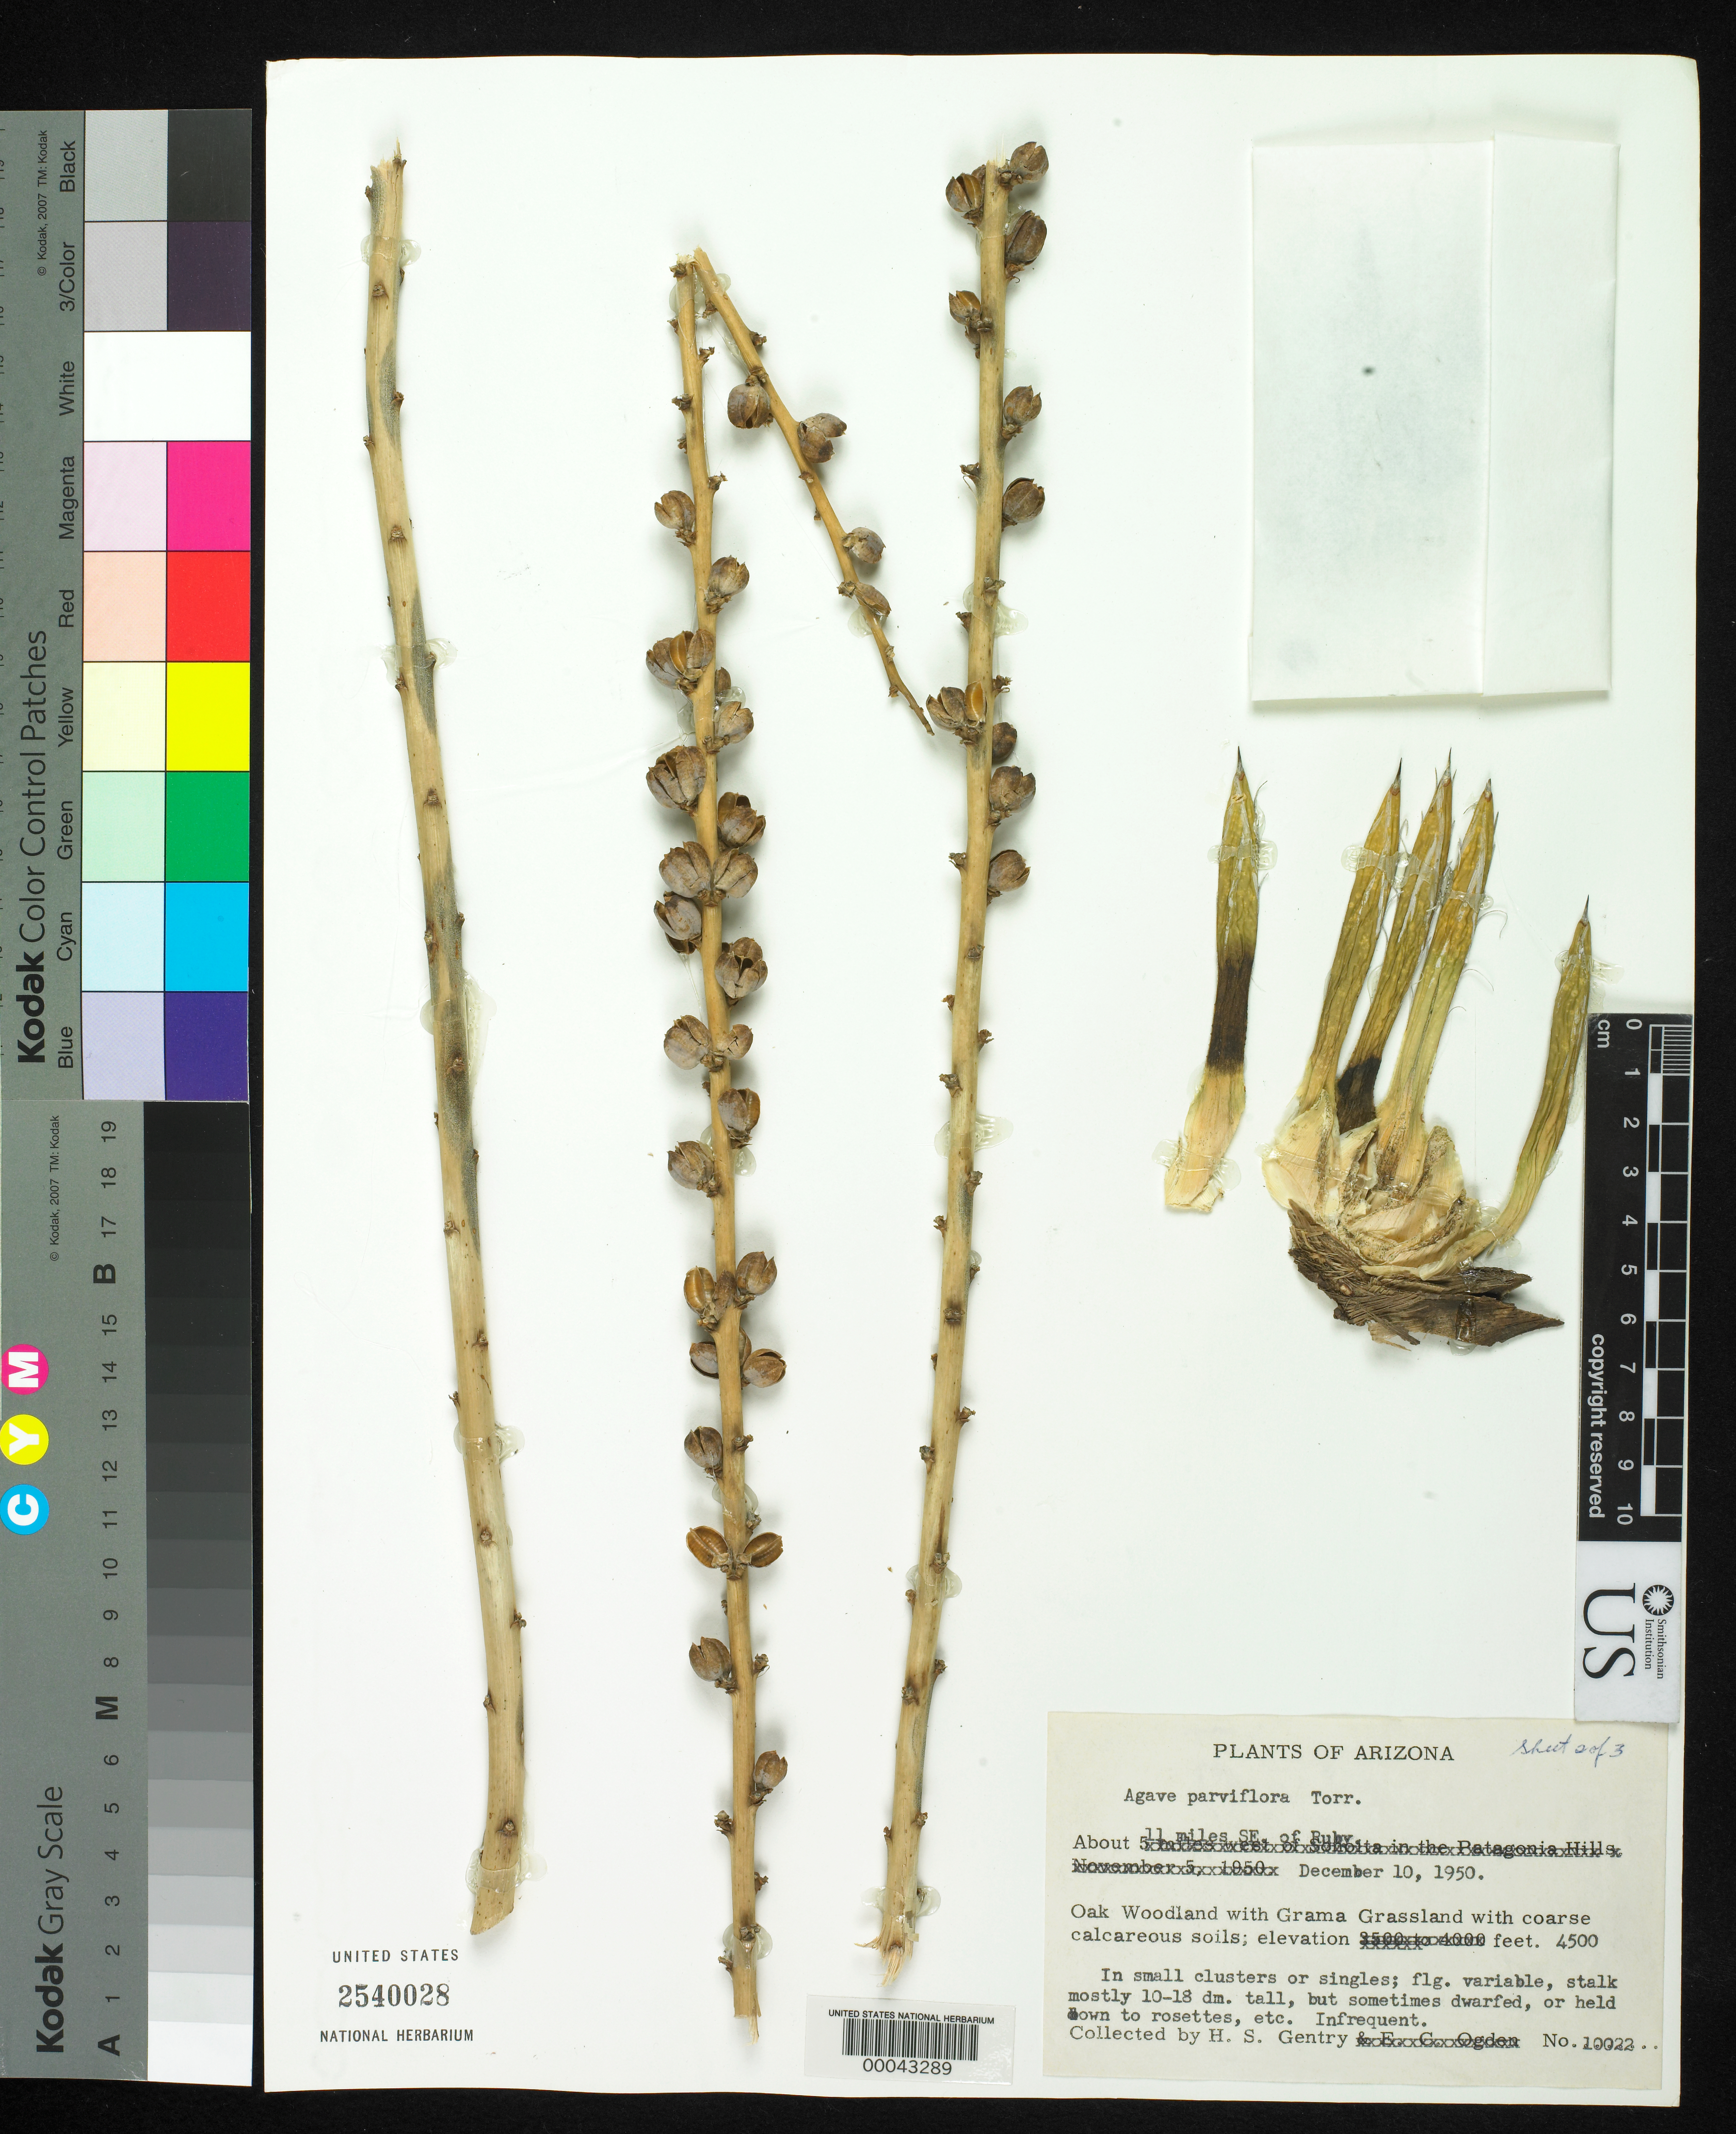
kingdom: Plantae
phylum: Tracheophyta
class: Liliopsida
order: Asparagales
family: Asparagaceae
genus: Agave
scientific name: Agave parviflora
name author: Torr. in Emory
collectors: H. S. Gentry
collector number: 10022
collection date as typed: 10 Dec 1950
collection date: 1950-12-10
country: United States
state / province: Arizona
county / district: Santa Cruz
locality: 11 se of ruby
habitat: Oak woodland with grama grassland with coarse calcareous soils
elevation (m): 1372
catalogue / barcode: US 2540028